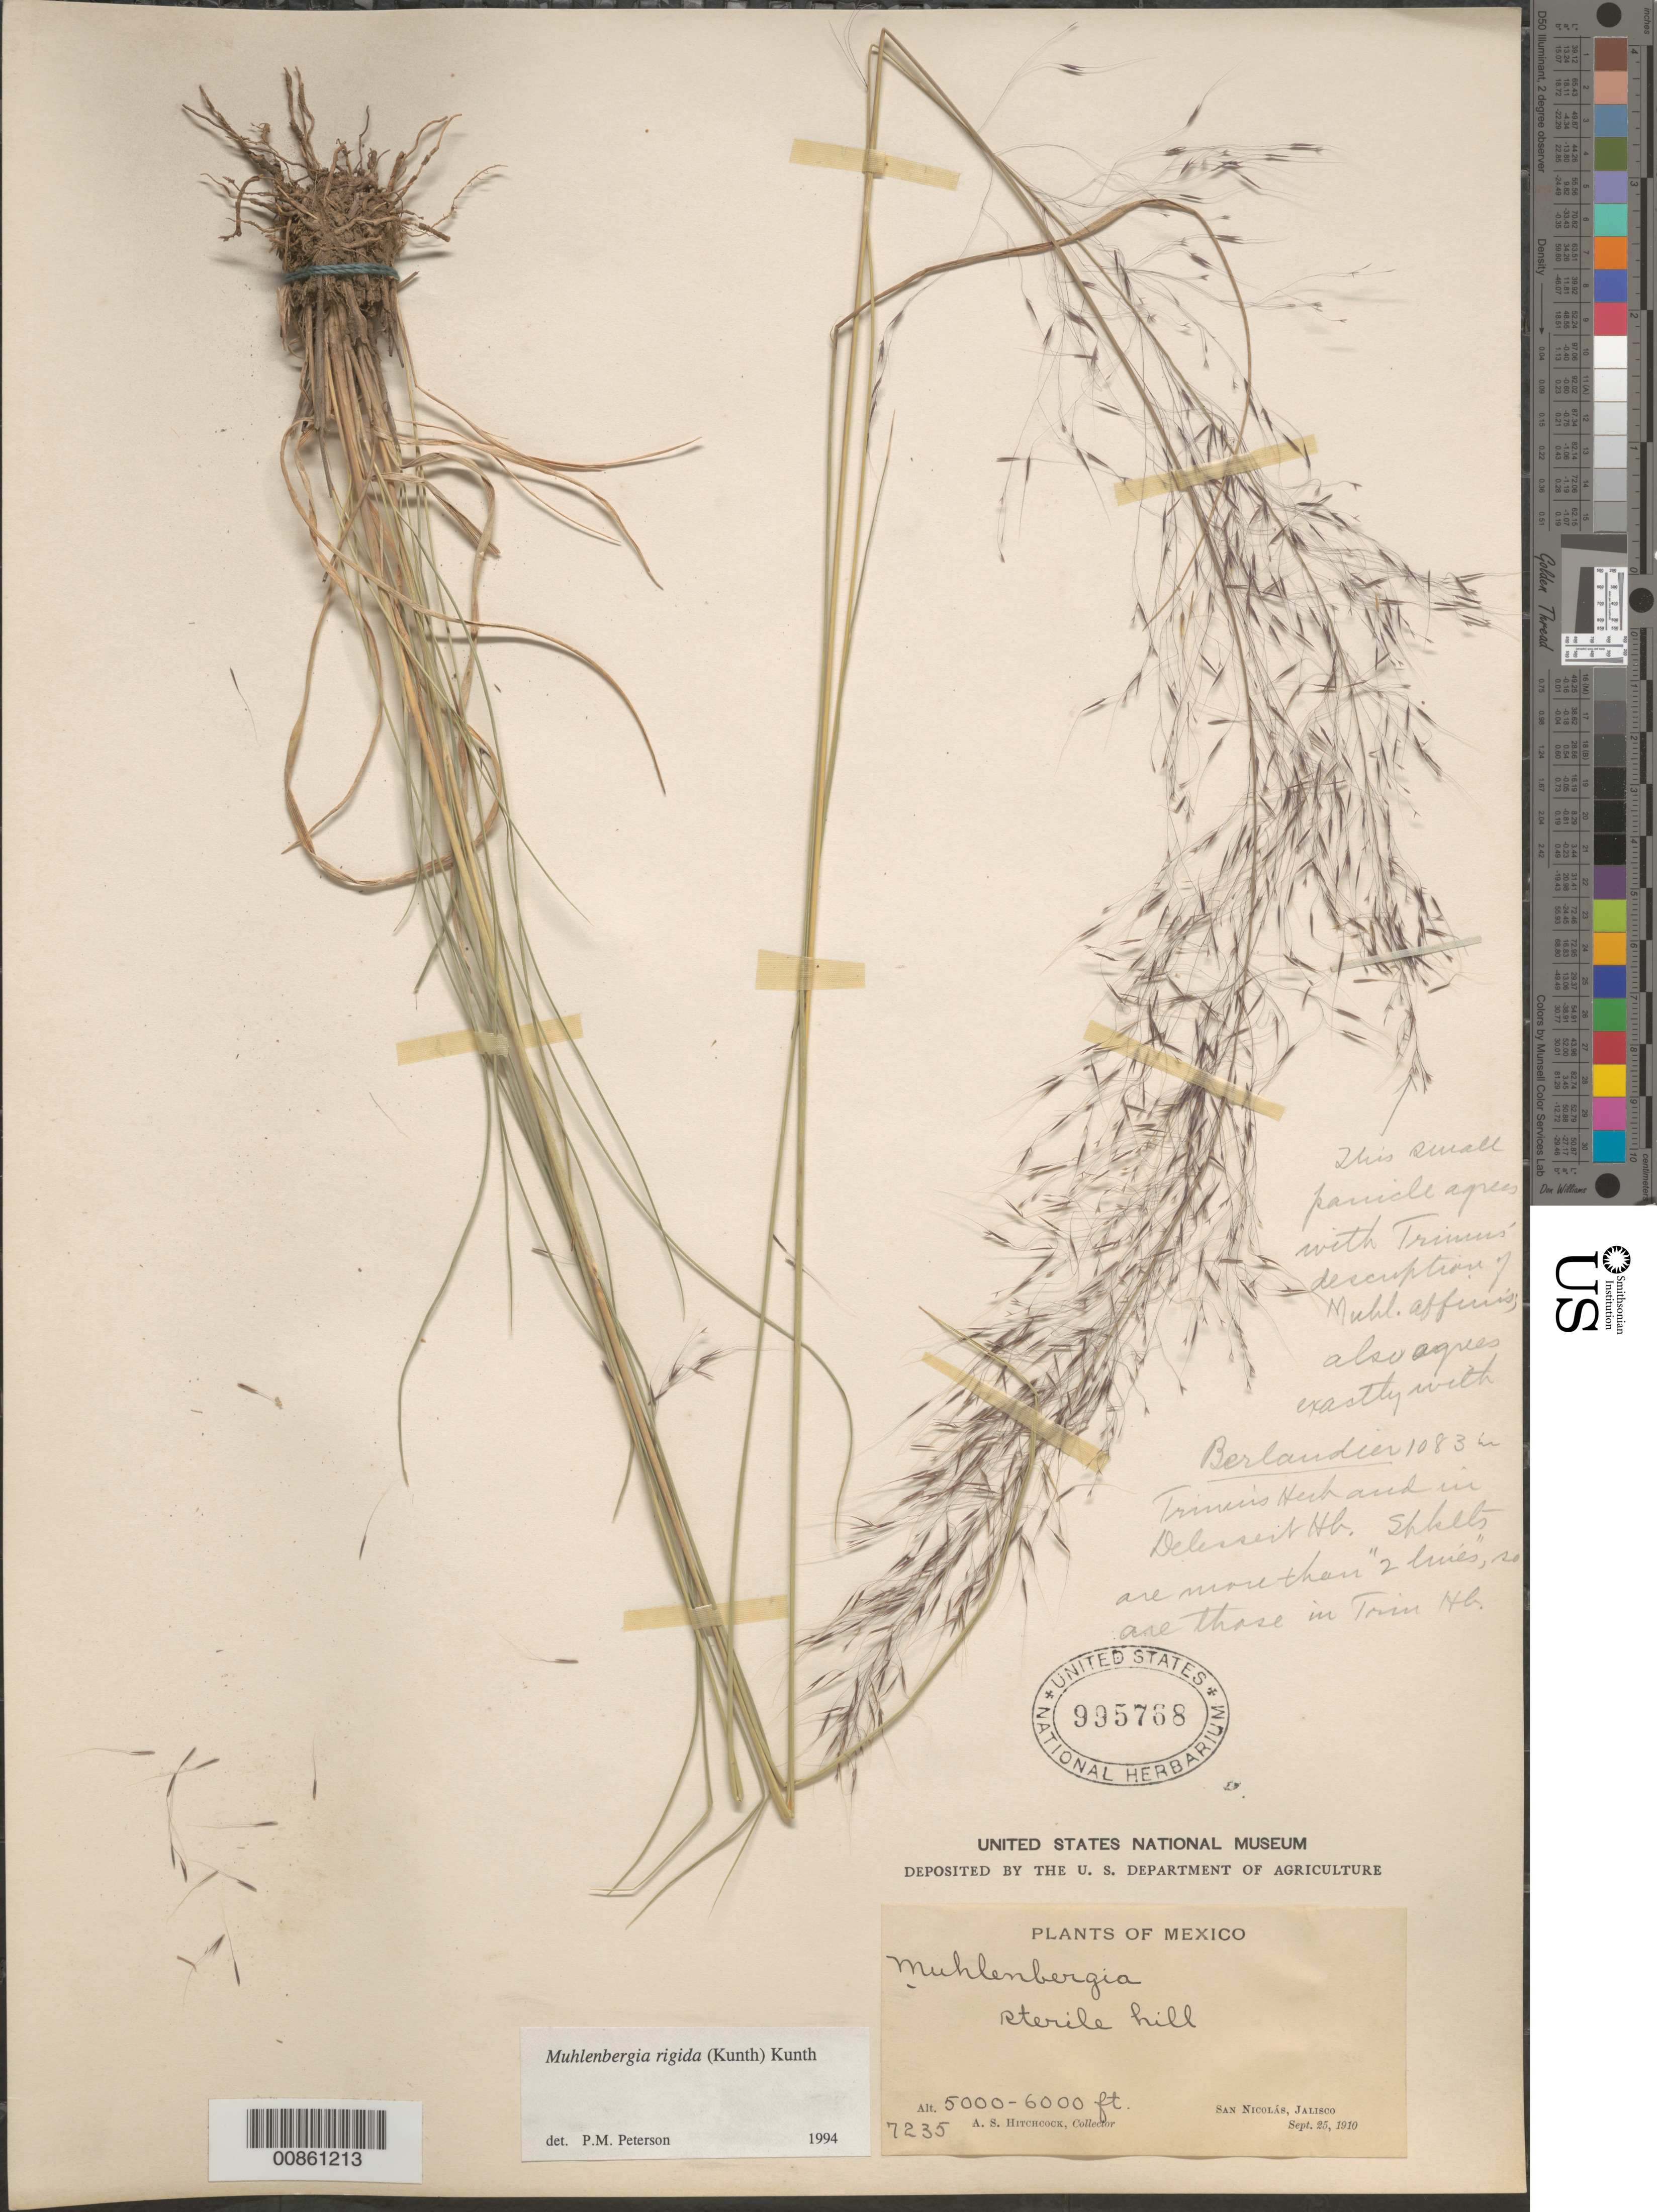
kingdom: Plantae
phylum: Tracheophyta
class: Liliopsida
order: Poales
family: Poaceae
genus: Muhlenbergia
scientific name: Muhlenbergia rigida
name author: (Kunth) Kunth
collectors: A. S. Hitchcock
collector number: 7235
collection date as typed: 25 Sep 1910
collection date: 1910-09-25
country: Mexico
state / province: Jalisco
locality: San Nicolas, Jal.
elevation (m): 1829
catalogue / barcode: US 995768